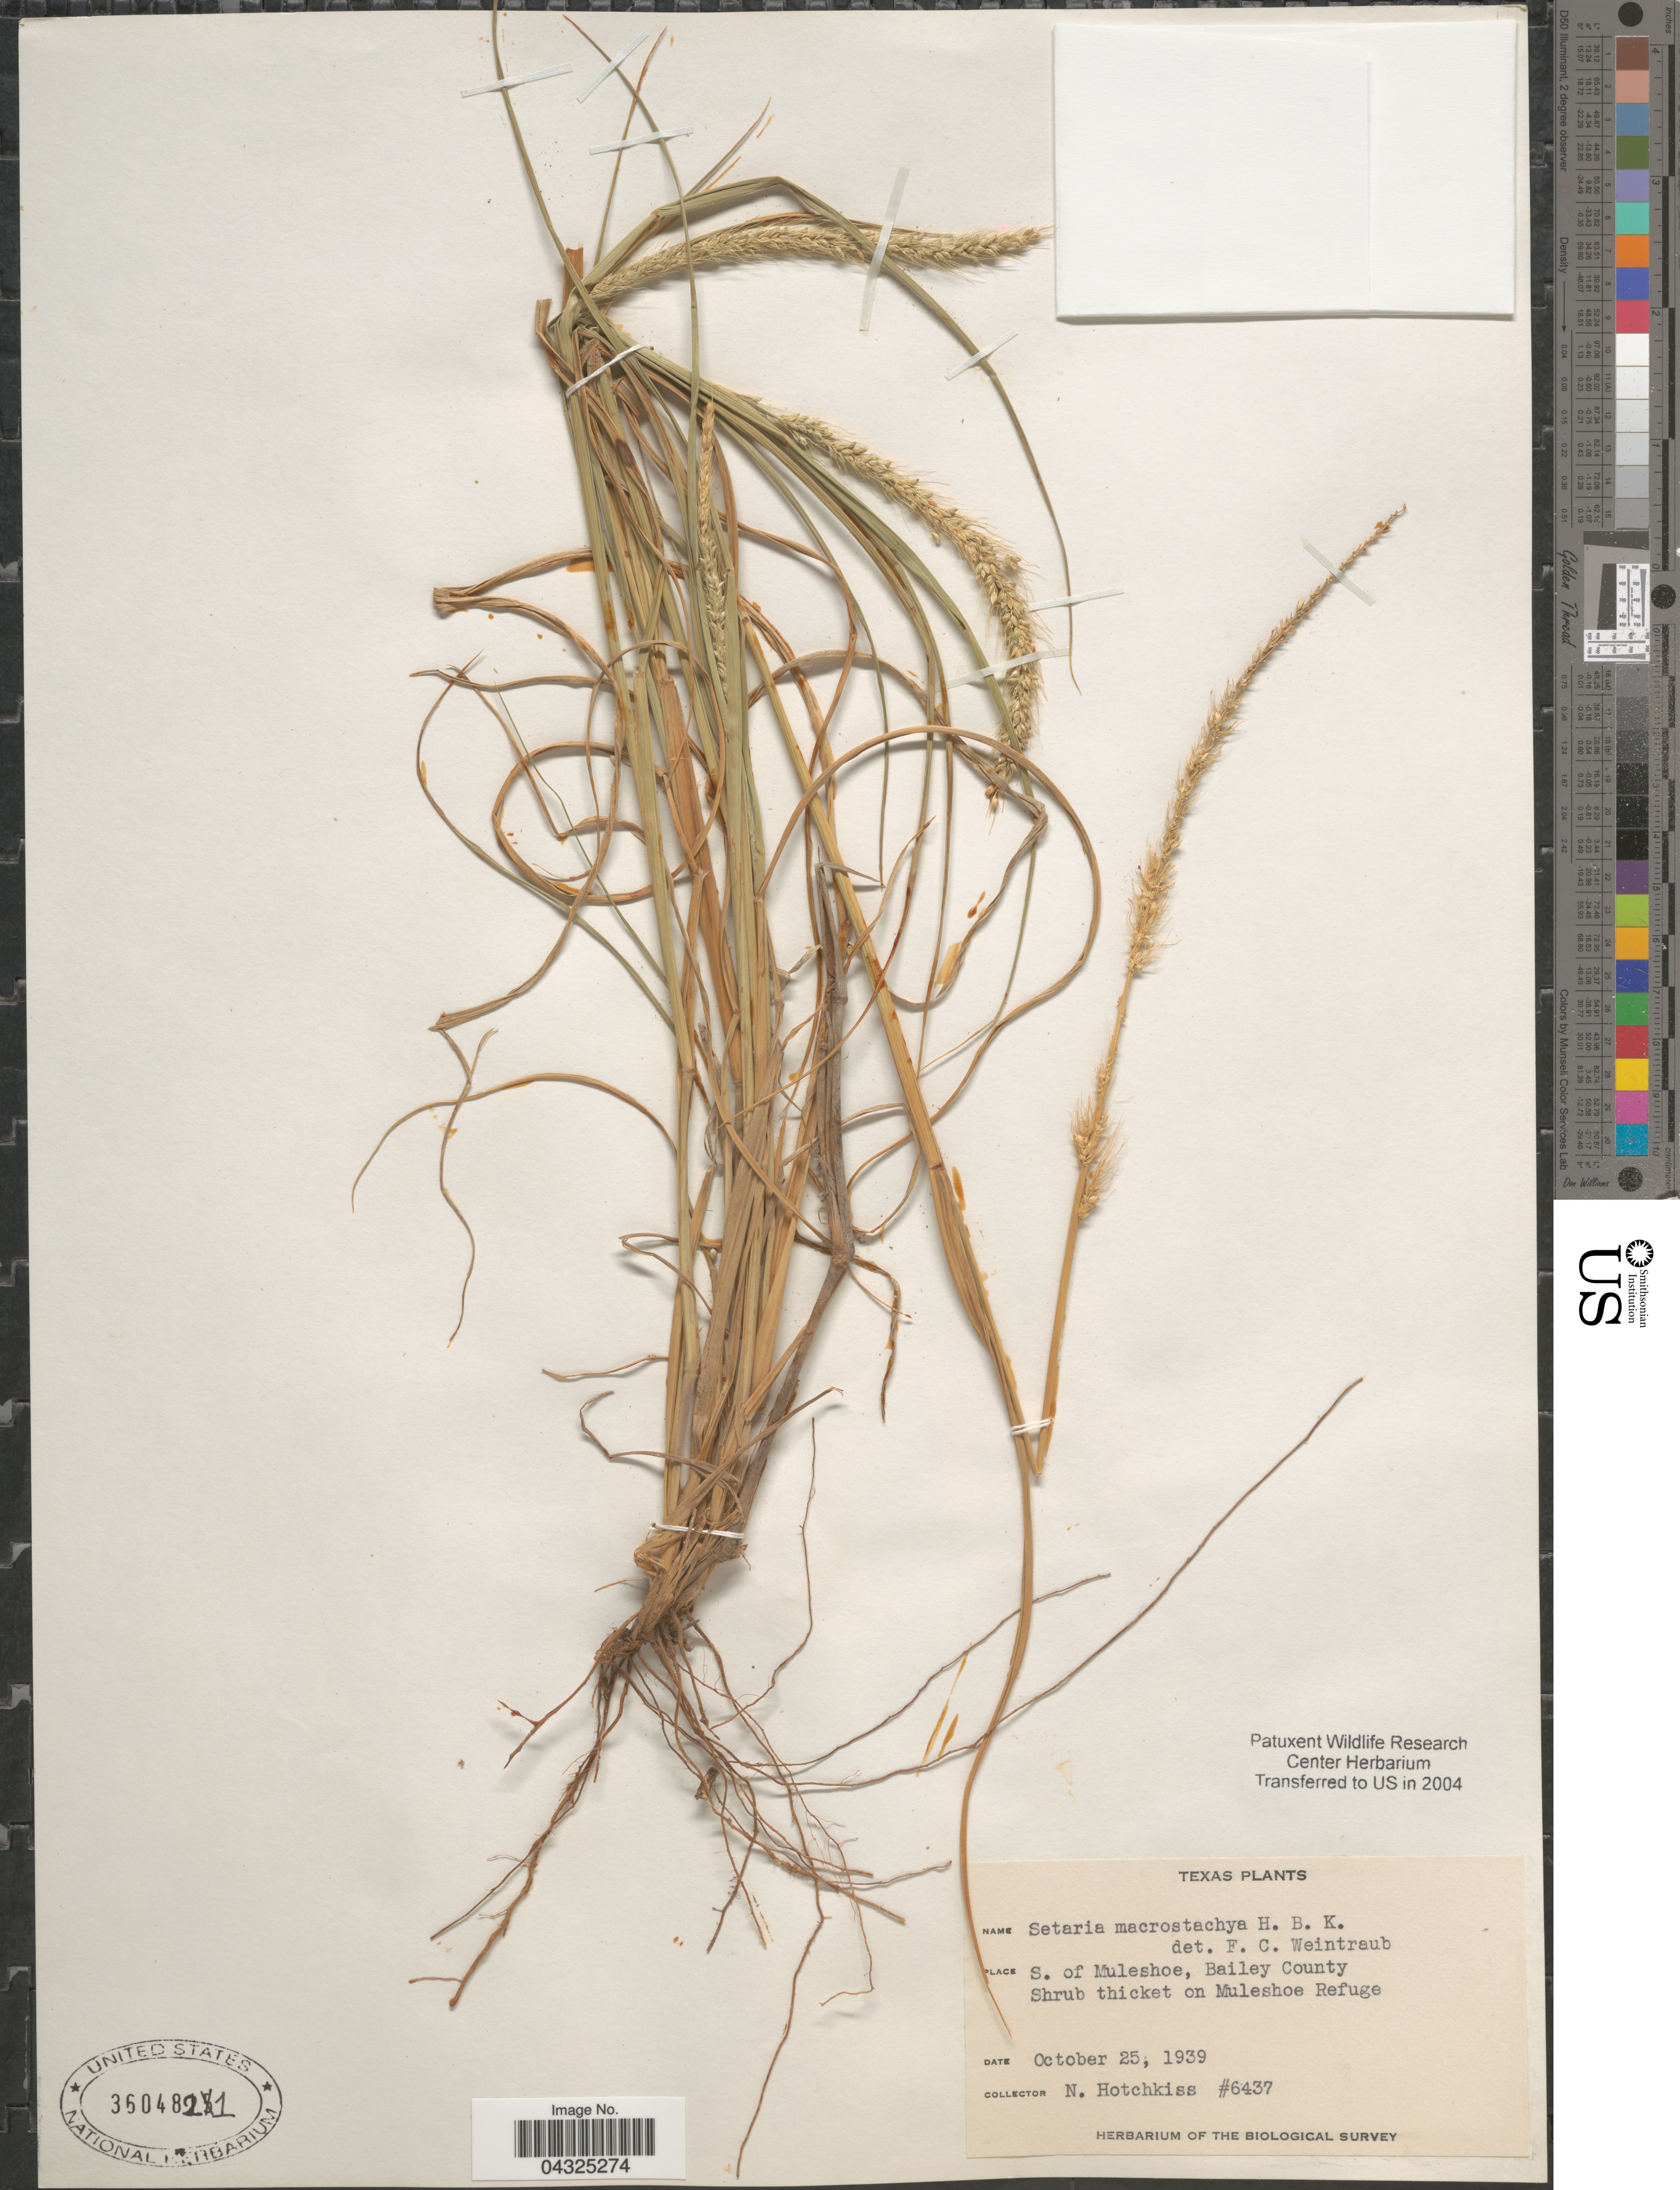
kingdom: Plantae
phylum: Tracheophyta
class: Liliopsida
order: Poales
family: Poaceae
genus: Setaria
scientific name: Setaria macrostachya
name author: Kunth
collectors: N. Hotchkiss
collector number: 6437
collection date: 1939-10-25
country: United States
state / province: Texas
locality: S. of Muleshoe, Bailey County. Shrub thicket on Muleshoe Refuge. Biological Survey.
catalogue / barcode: US 3604821